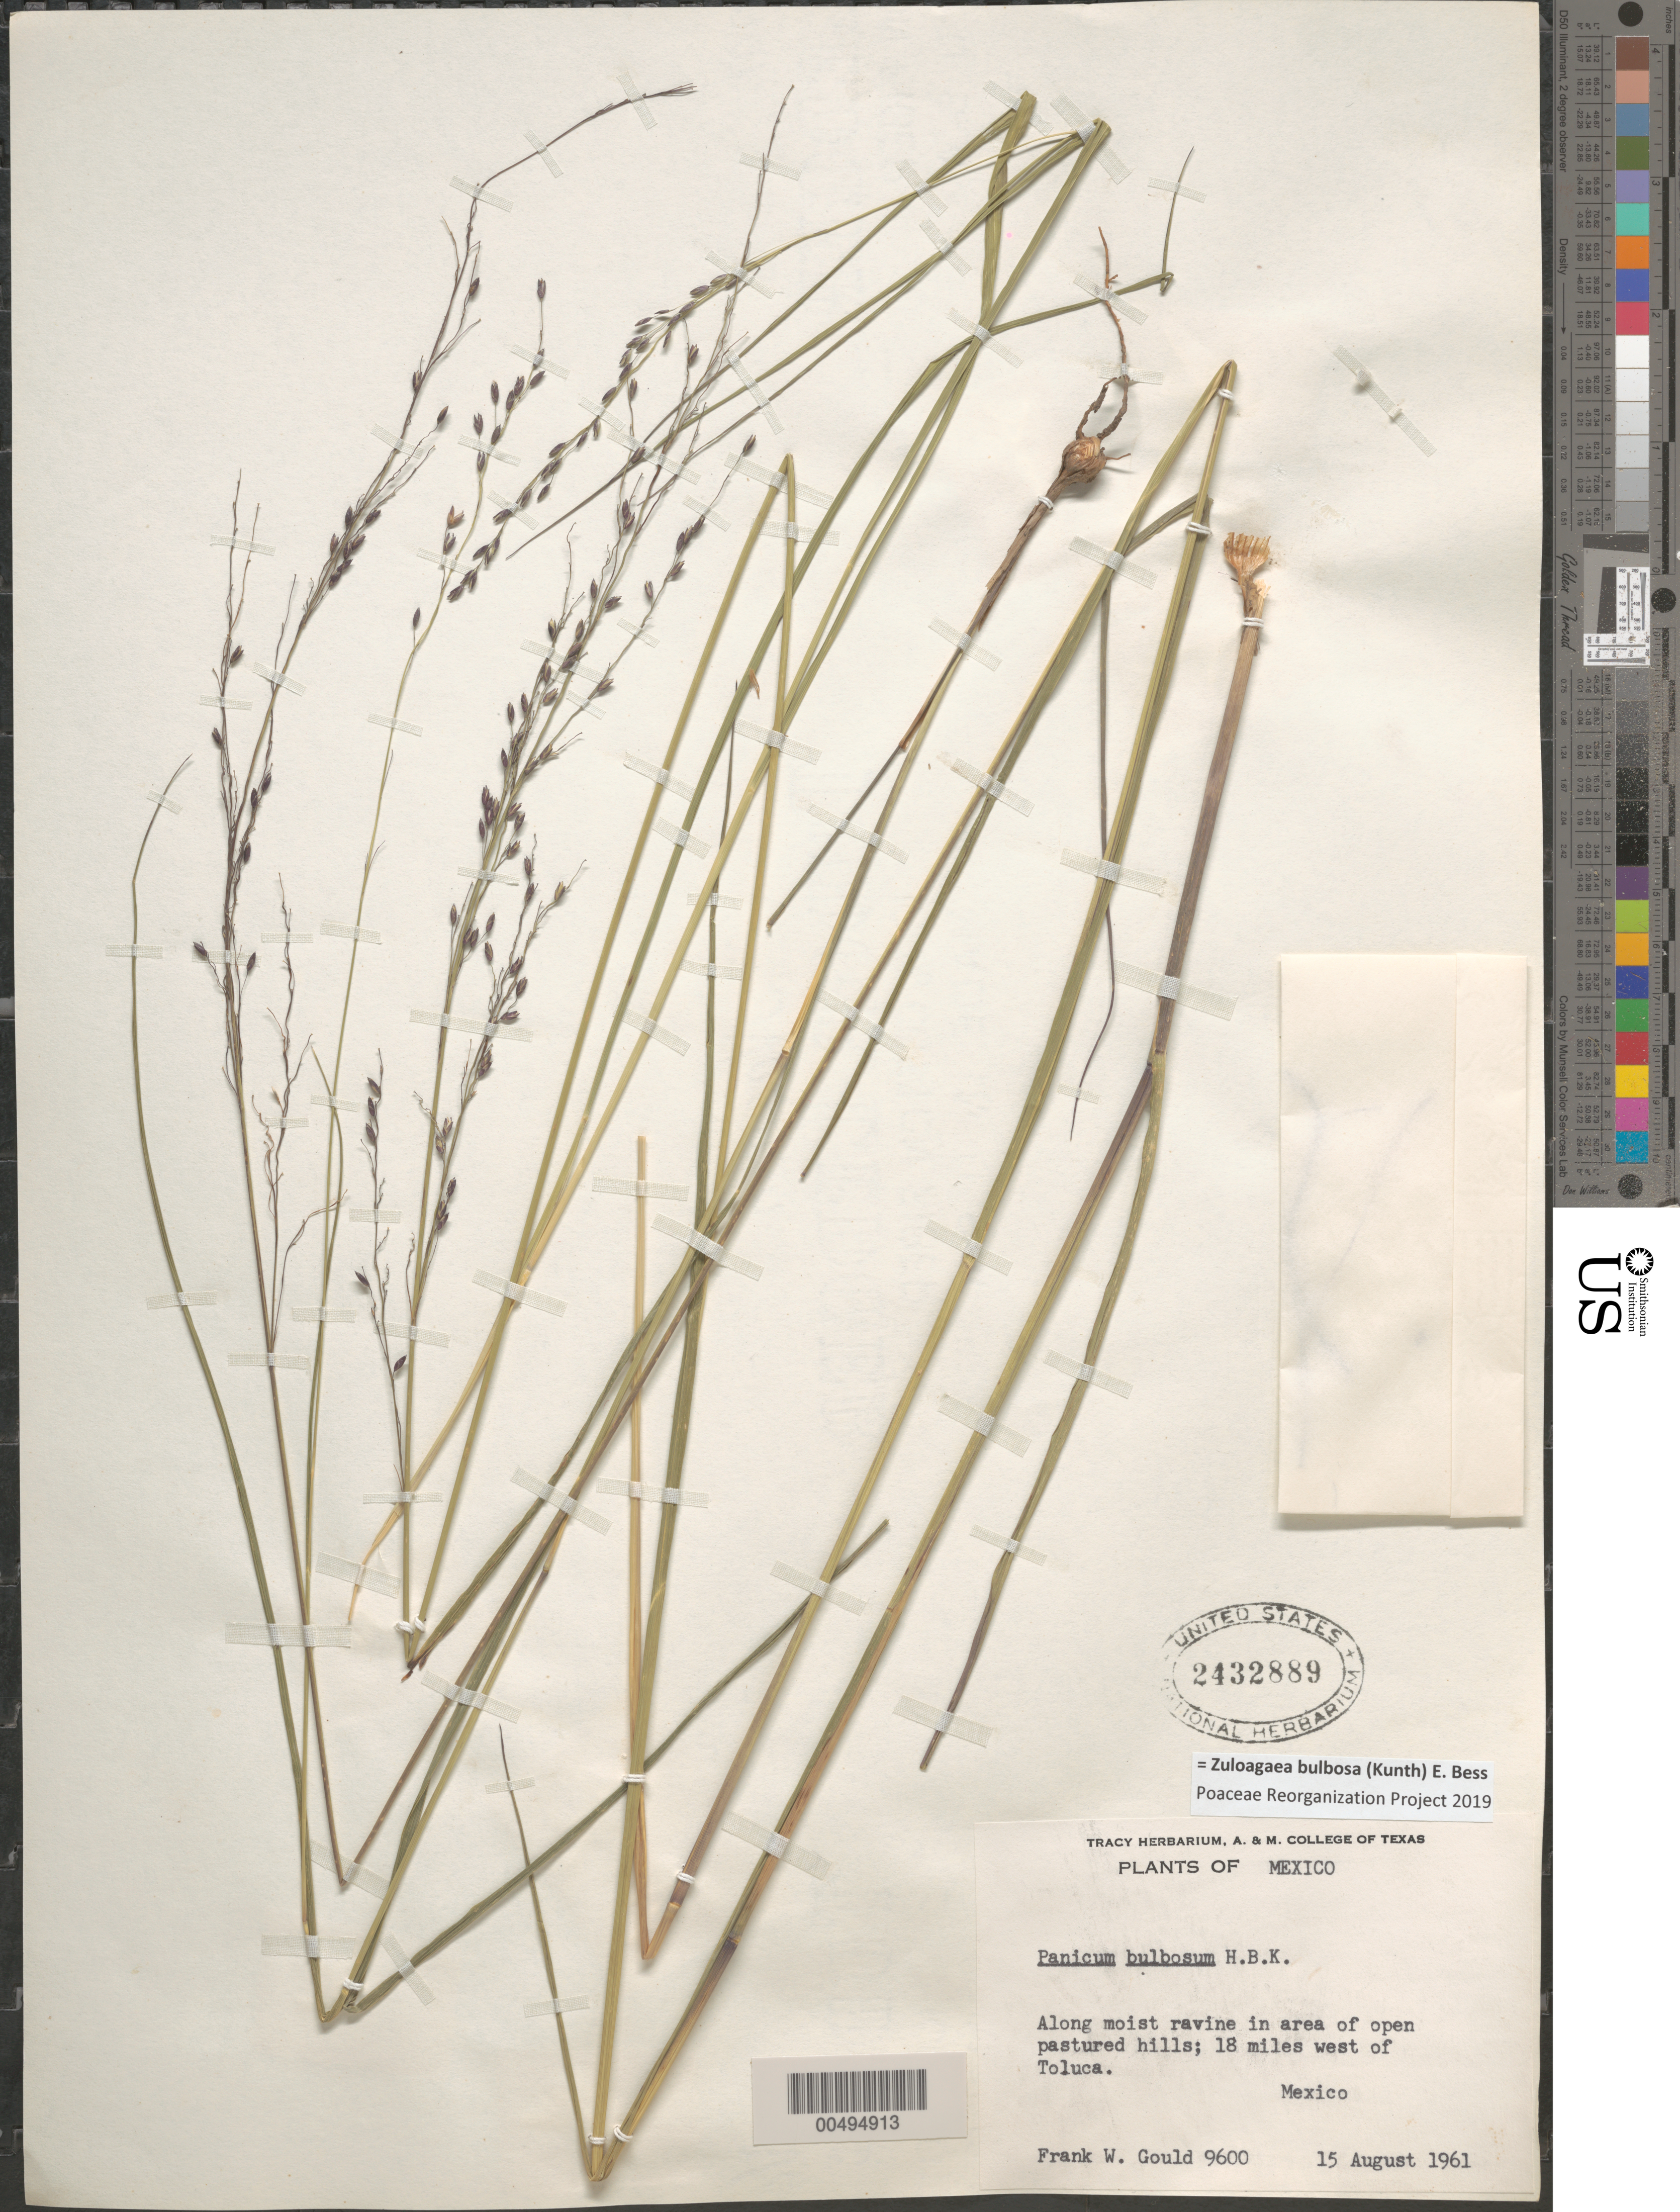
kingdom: Plantae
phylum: Tracheophyta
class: Liliopsida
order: Poales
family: Poaceae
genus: Panicum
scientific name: Panicum bulbosum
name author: Kunth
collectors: F. W. Gould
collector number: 9600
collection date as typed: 15 Aug 1961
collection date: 1961-08-15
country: Mexico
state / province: México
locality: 18 mi W of Toluca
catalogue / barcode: US 2432889